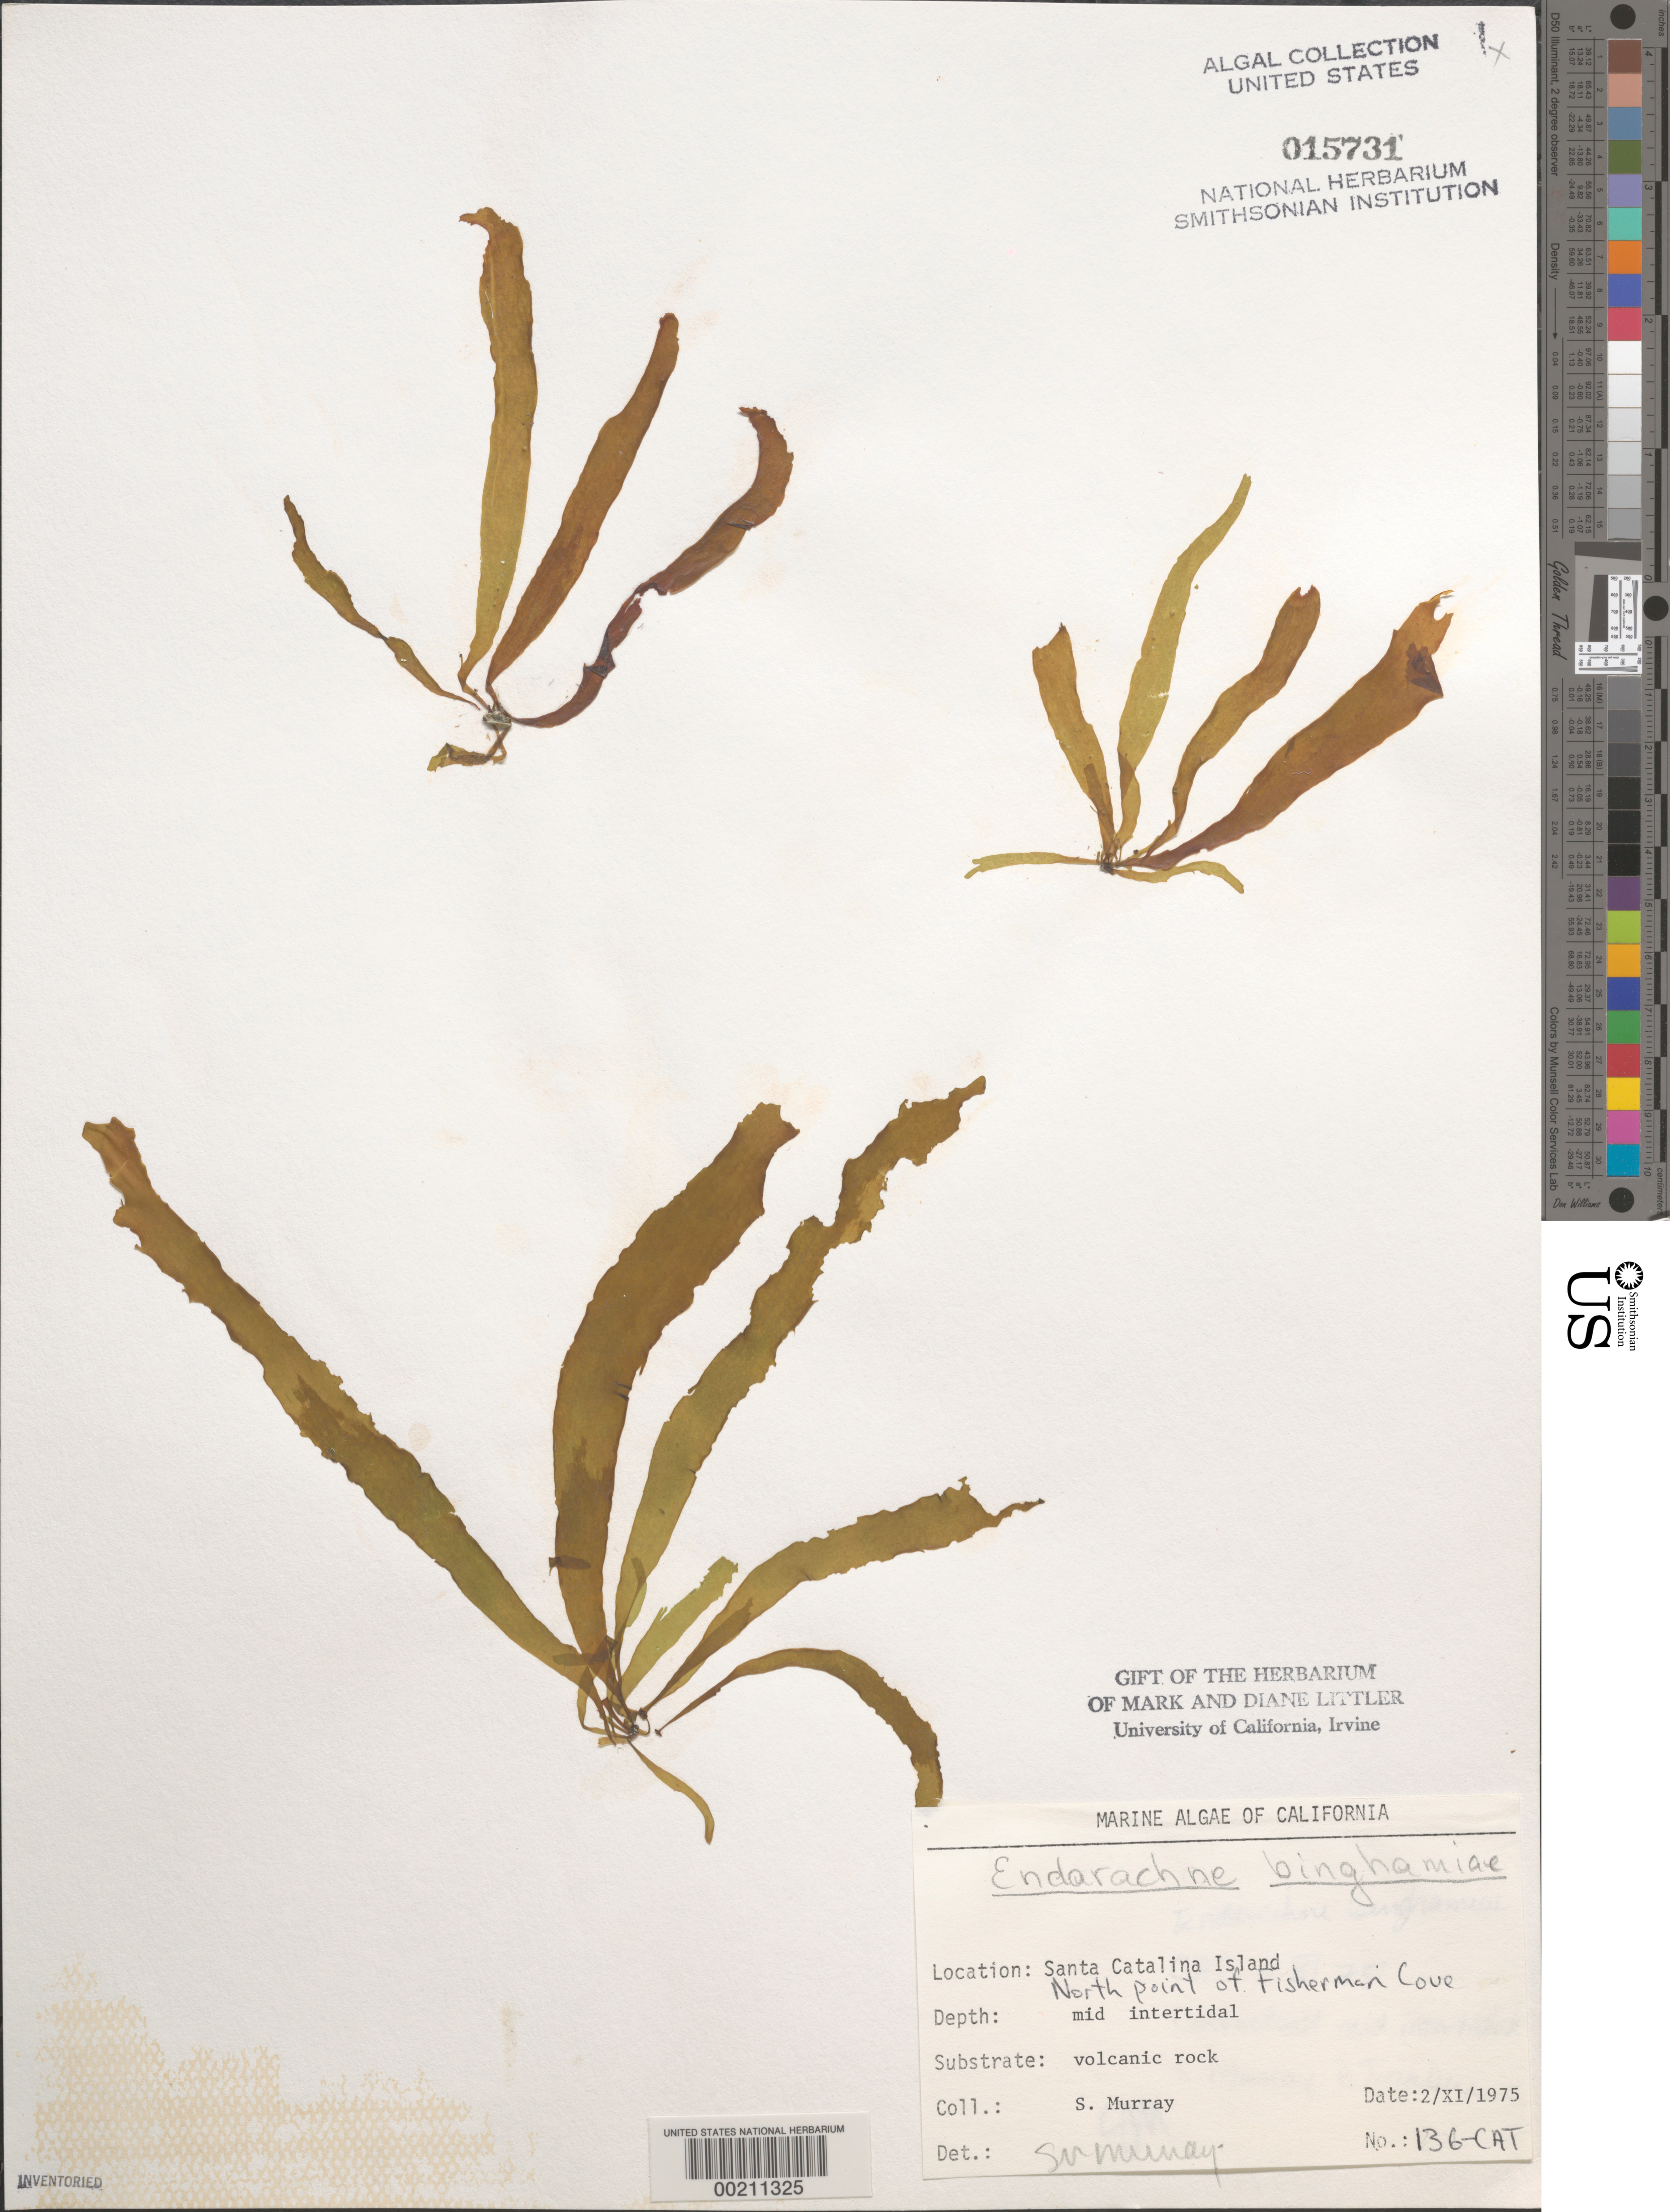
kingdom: Chromista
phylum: Ochrophyta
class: Phaeophyceae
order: Scytosiphonales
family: Scytosiphonaceae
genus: Petalonia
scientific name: Petalonia binghamiae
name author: (J. Agardh) K.L.Vinogr.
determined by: Algae name updating Project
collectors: S. N. Murray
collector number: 136-cat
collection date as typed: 02 Nov 1975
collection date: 1975-11-02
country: United States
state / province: California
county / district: Los Angeles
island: Santa Catalina Island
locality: Fishermen Cove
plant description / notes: BLM-SOCALBIGHT Rocky Intertidal Survey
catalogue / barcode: US 15731